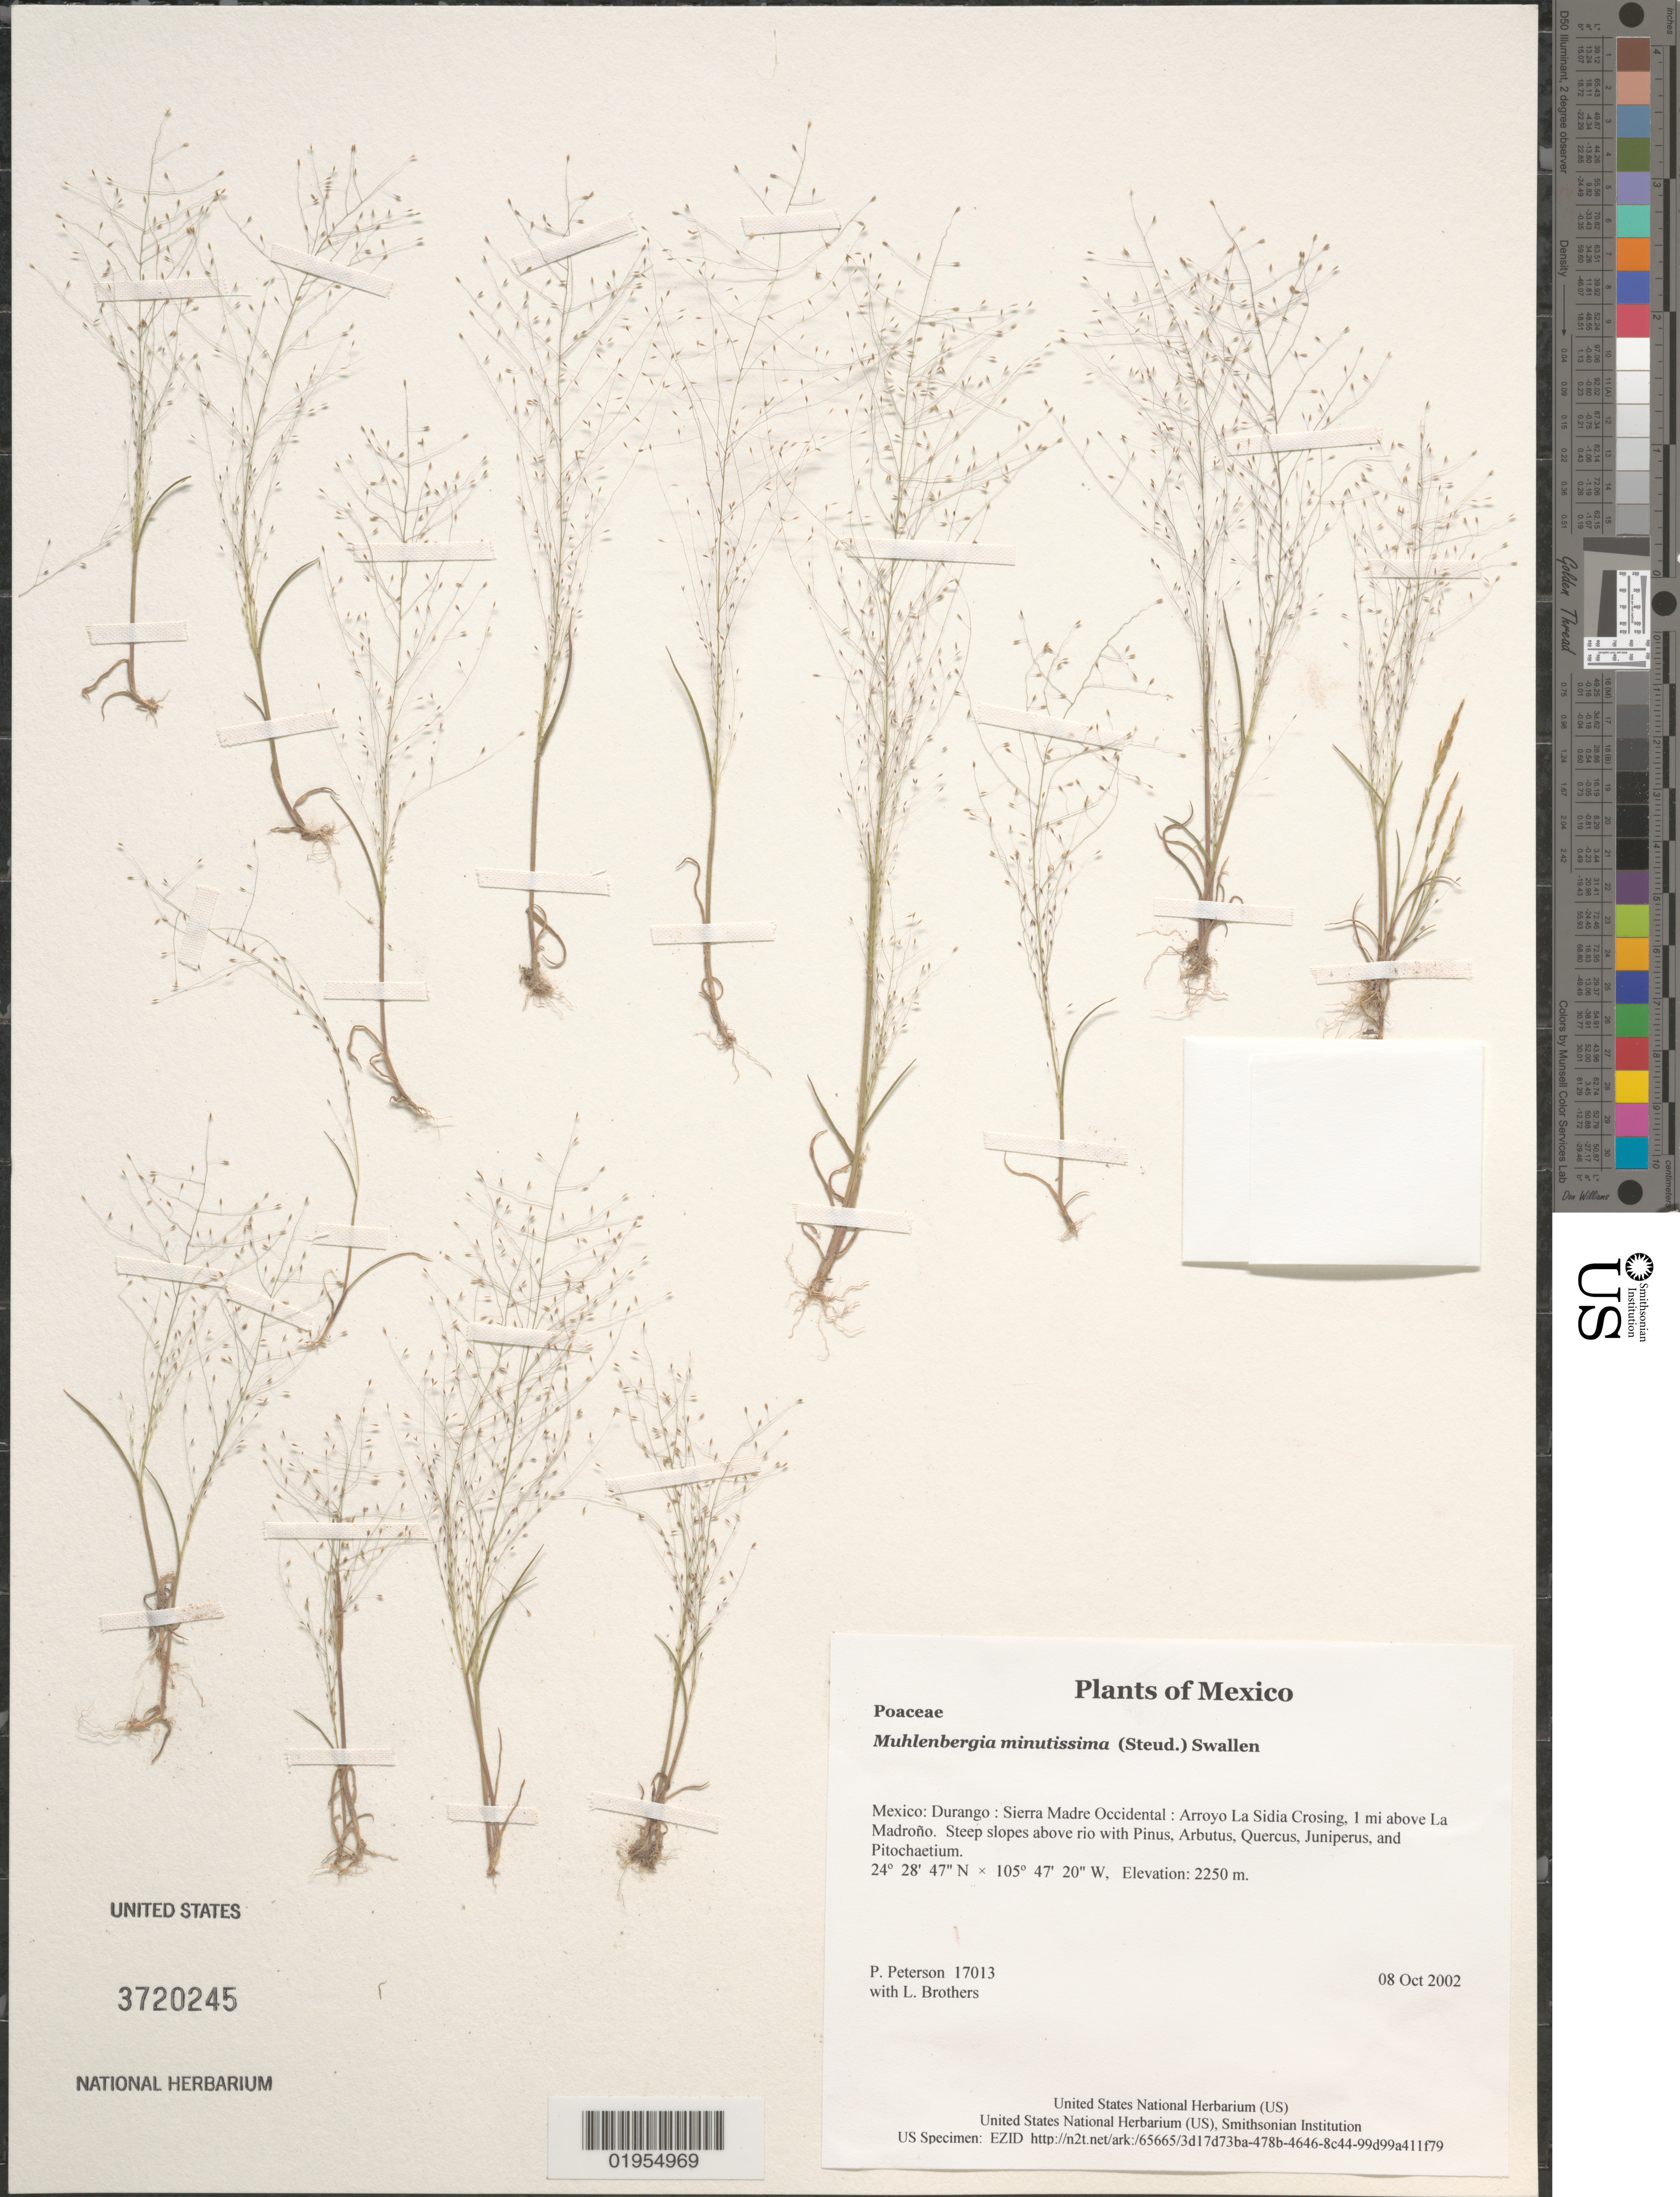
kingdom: Plantae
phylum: Tracheophyta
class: Liliopsida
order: Poales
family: Poaceae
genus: Muhlenbergia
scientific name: Muhlenbergia minutissima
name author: (Steud.) Swallen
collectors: P. M. Peterson & L. E. Brothers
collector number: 17013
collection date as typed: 08 Oct 2002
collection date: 2002-10-08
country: Mexico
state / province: Durango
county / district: Sierra Madre Occidental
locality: Arroyo La Sidia Crosing, 1 mi above La Madroño. Steep slopes above rio with Pinus, Arbutus, Quercus, Juniperus, and Pitochaetium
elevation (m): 2250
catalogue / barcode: US 3720245